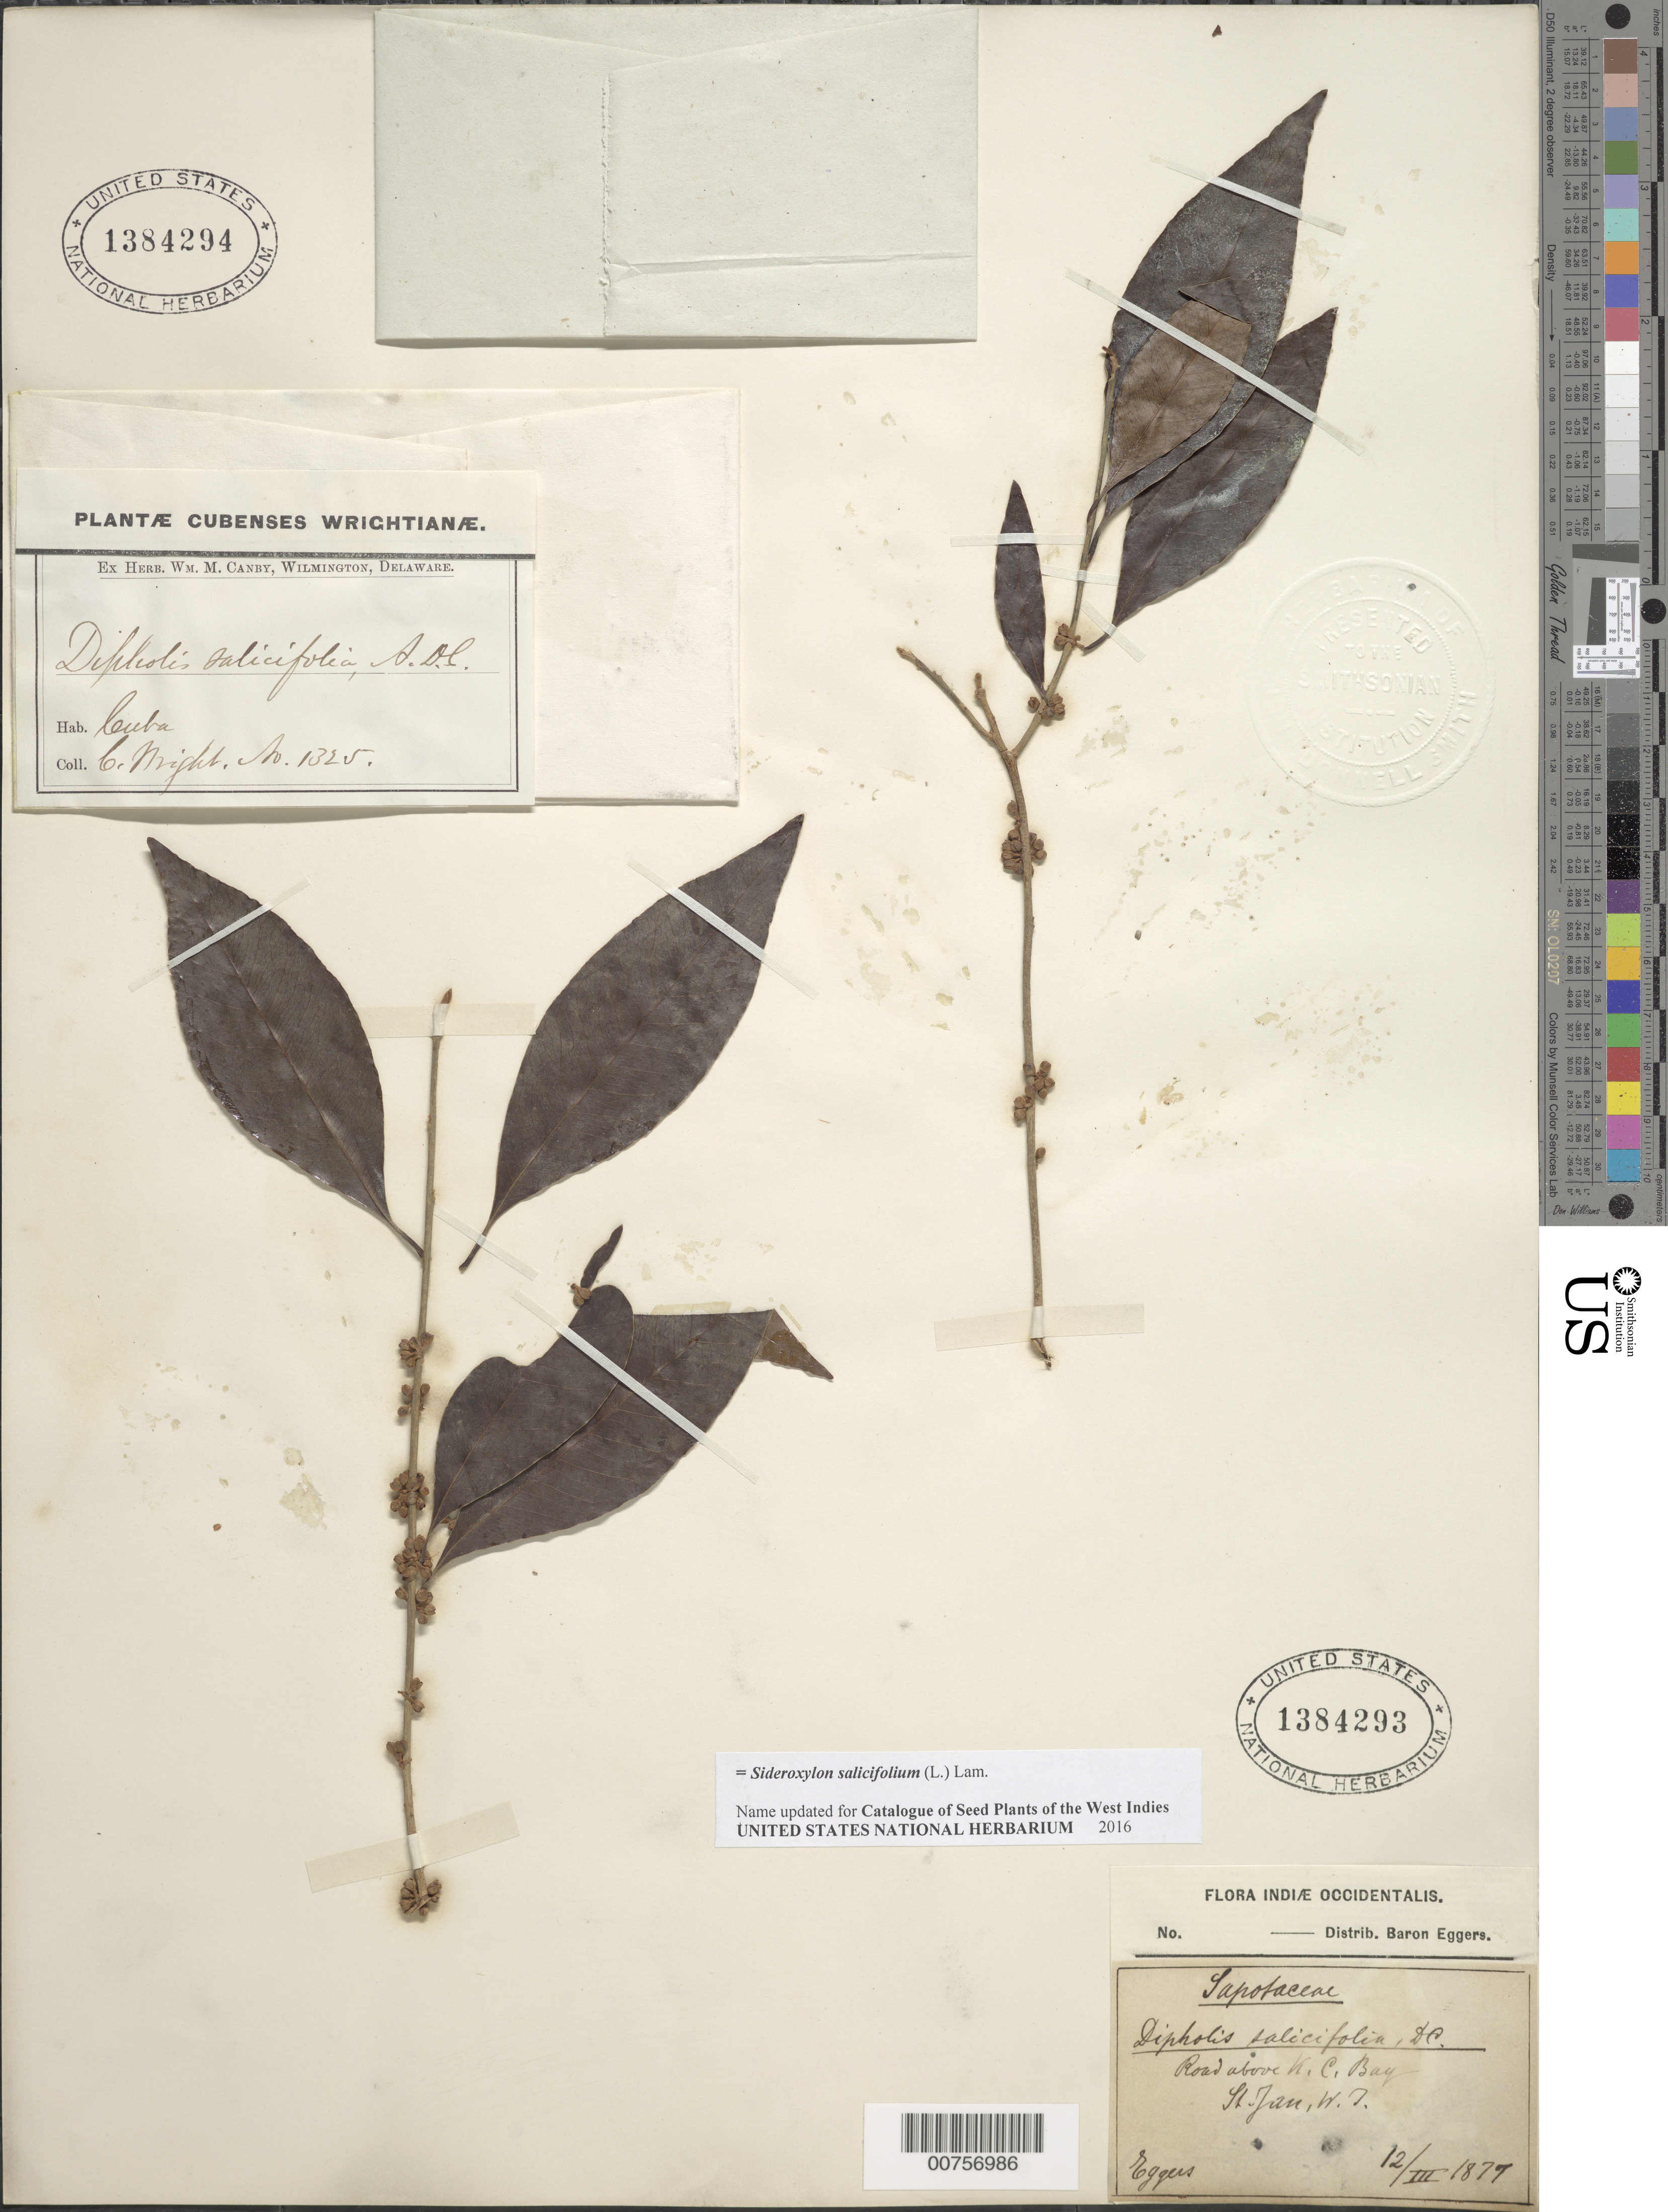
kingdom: Plantae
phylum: Tracheophyta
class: Magnoliopsida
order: Ericales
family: Sapotaceae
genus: Sideroxylon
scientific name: Sideroxylon salicifolium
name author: (L.) Lam.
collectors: H. F. A. von Eggers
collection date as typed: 12 Mar 1879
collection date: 1879-03-12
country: U.S. Virgin Islands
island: St. John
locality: Road above K.C. Bay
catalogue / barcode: US 1384293